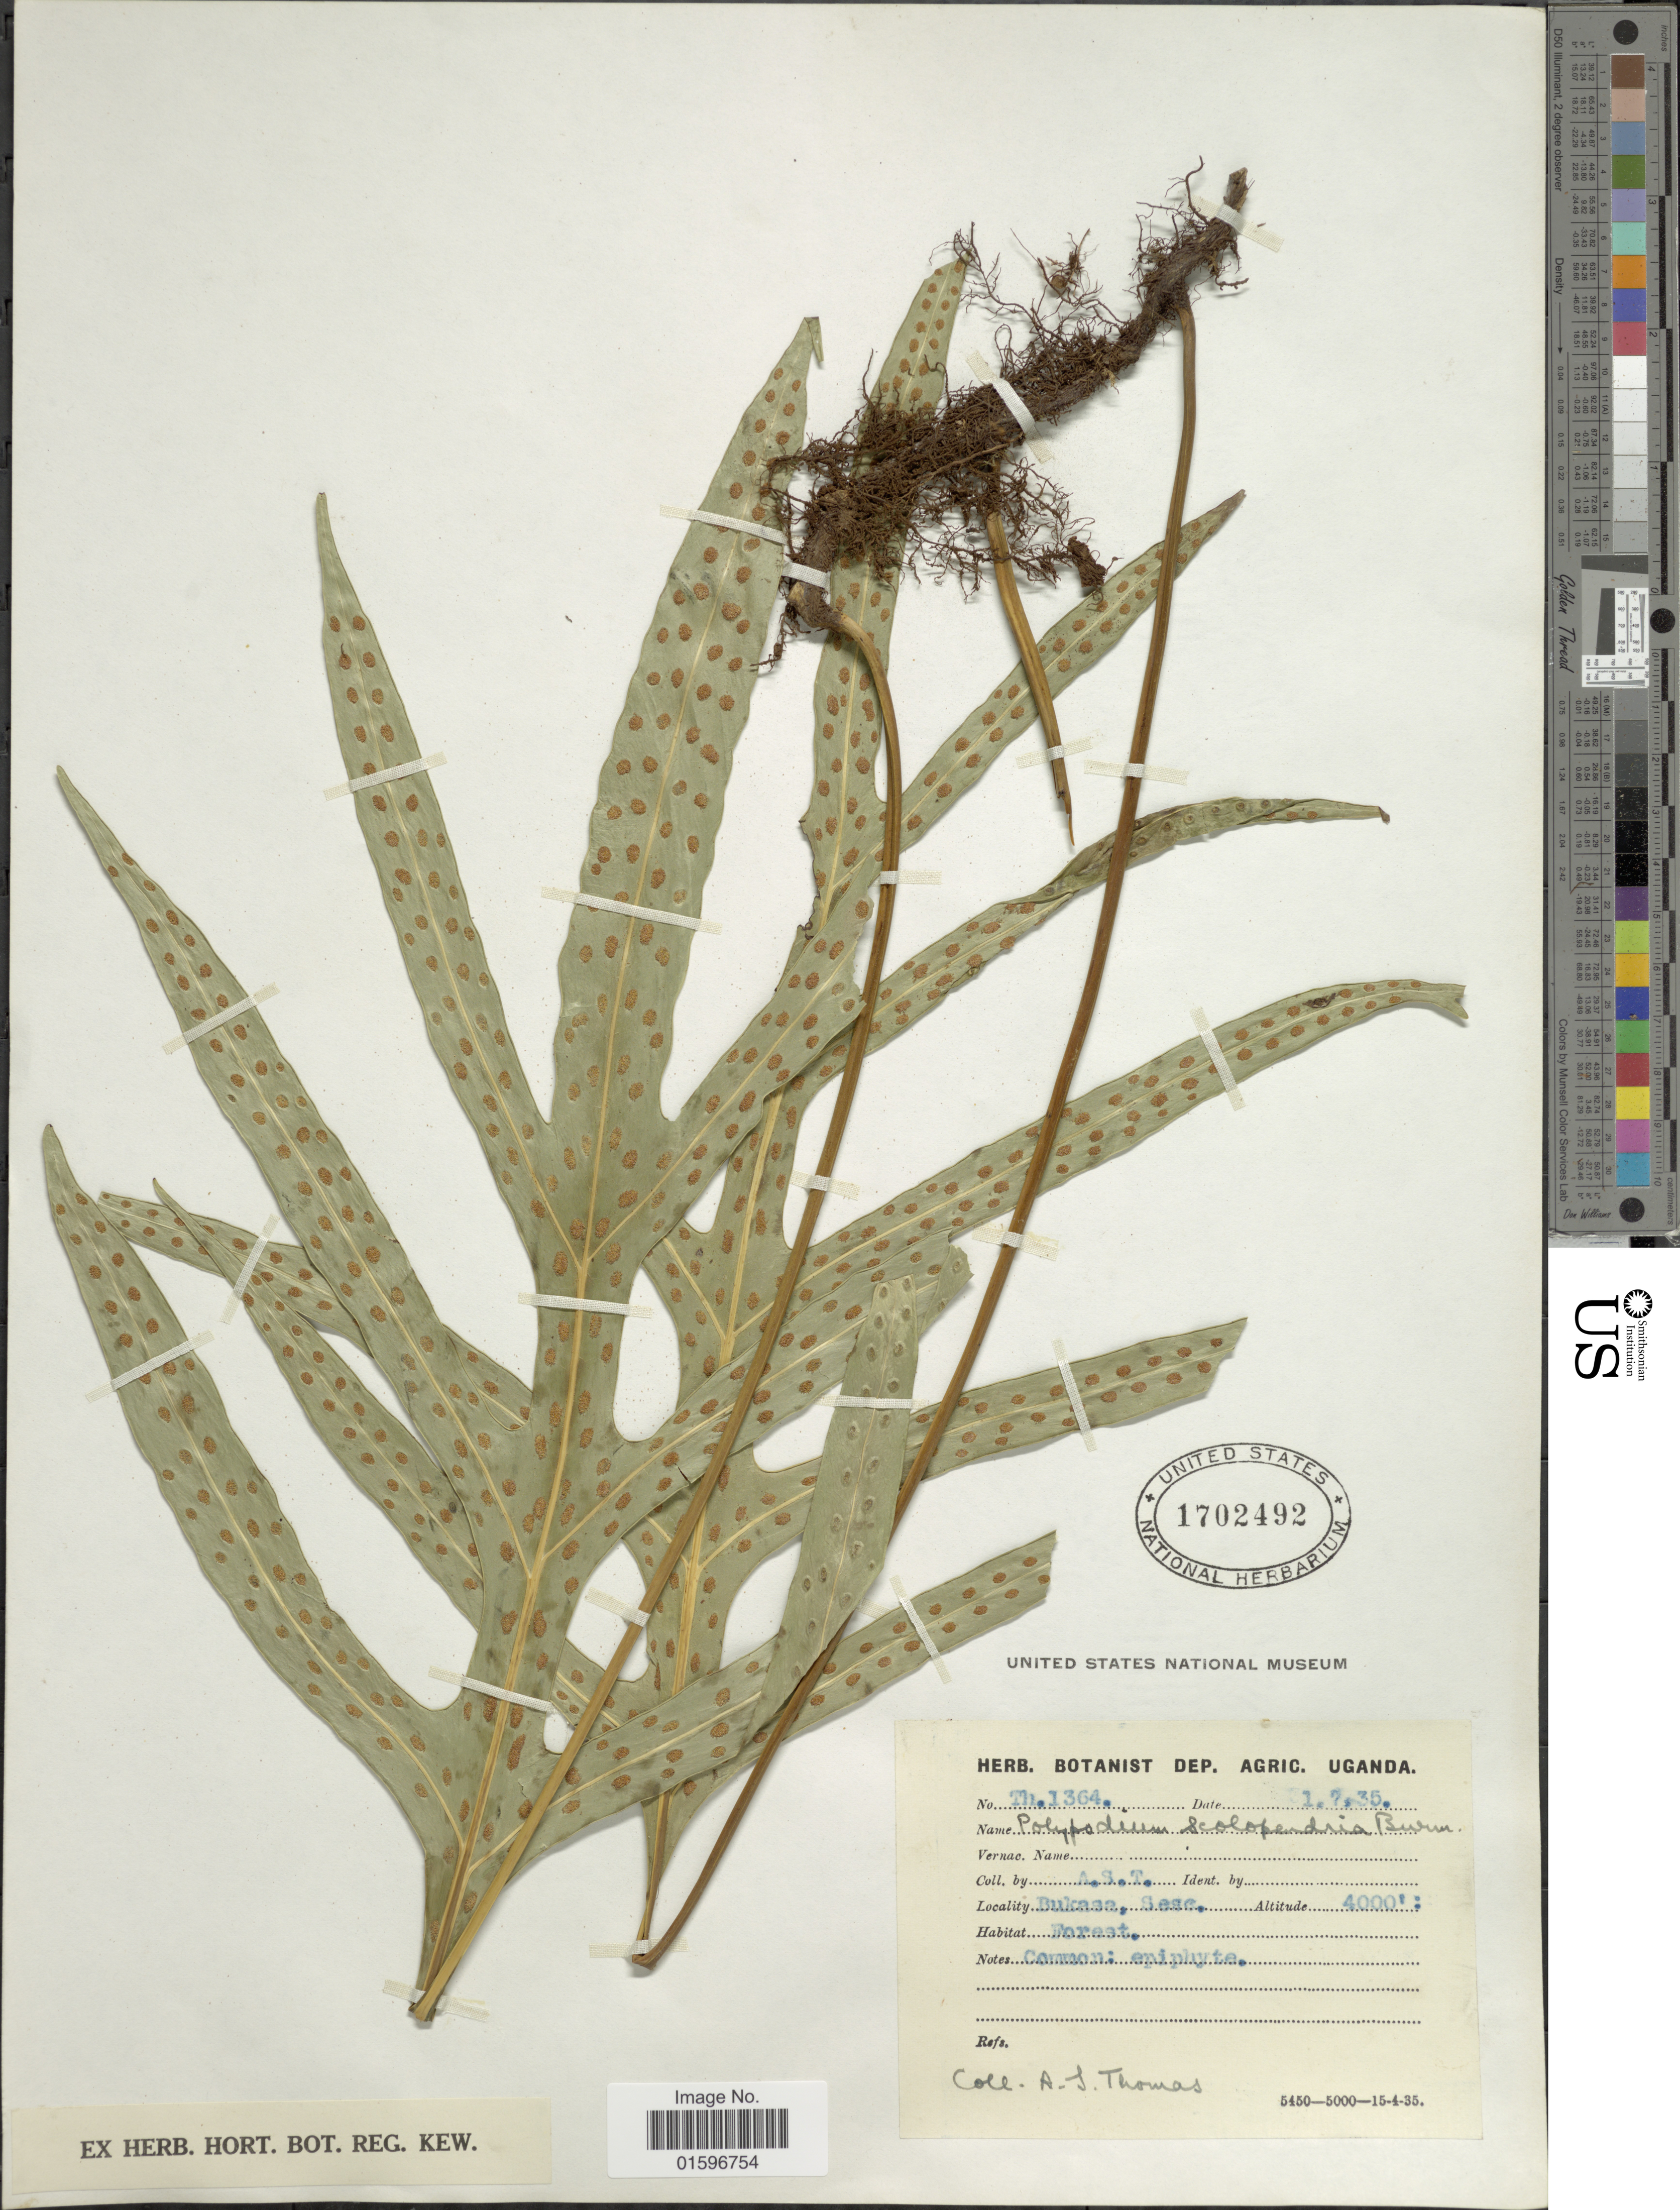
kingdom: Plantae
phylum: Tracheophyta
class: Polypodiopsida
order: Polypodiales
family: Polypodiaceae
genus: Polypodium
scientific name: Polypodium scolopendria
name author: Burm. f.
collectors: A. Thomas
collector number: Th. 1364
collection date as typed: Transcribed d/m/y: 1/7/35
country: Uganda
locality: Uganda, Bukasa, Sesc.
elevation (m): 1219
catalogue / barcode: US 1702492